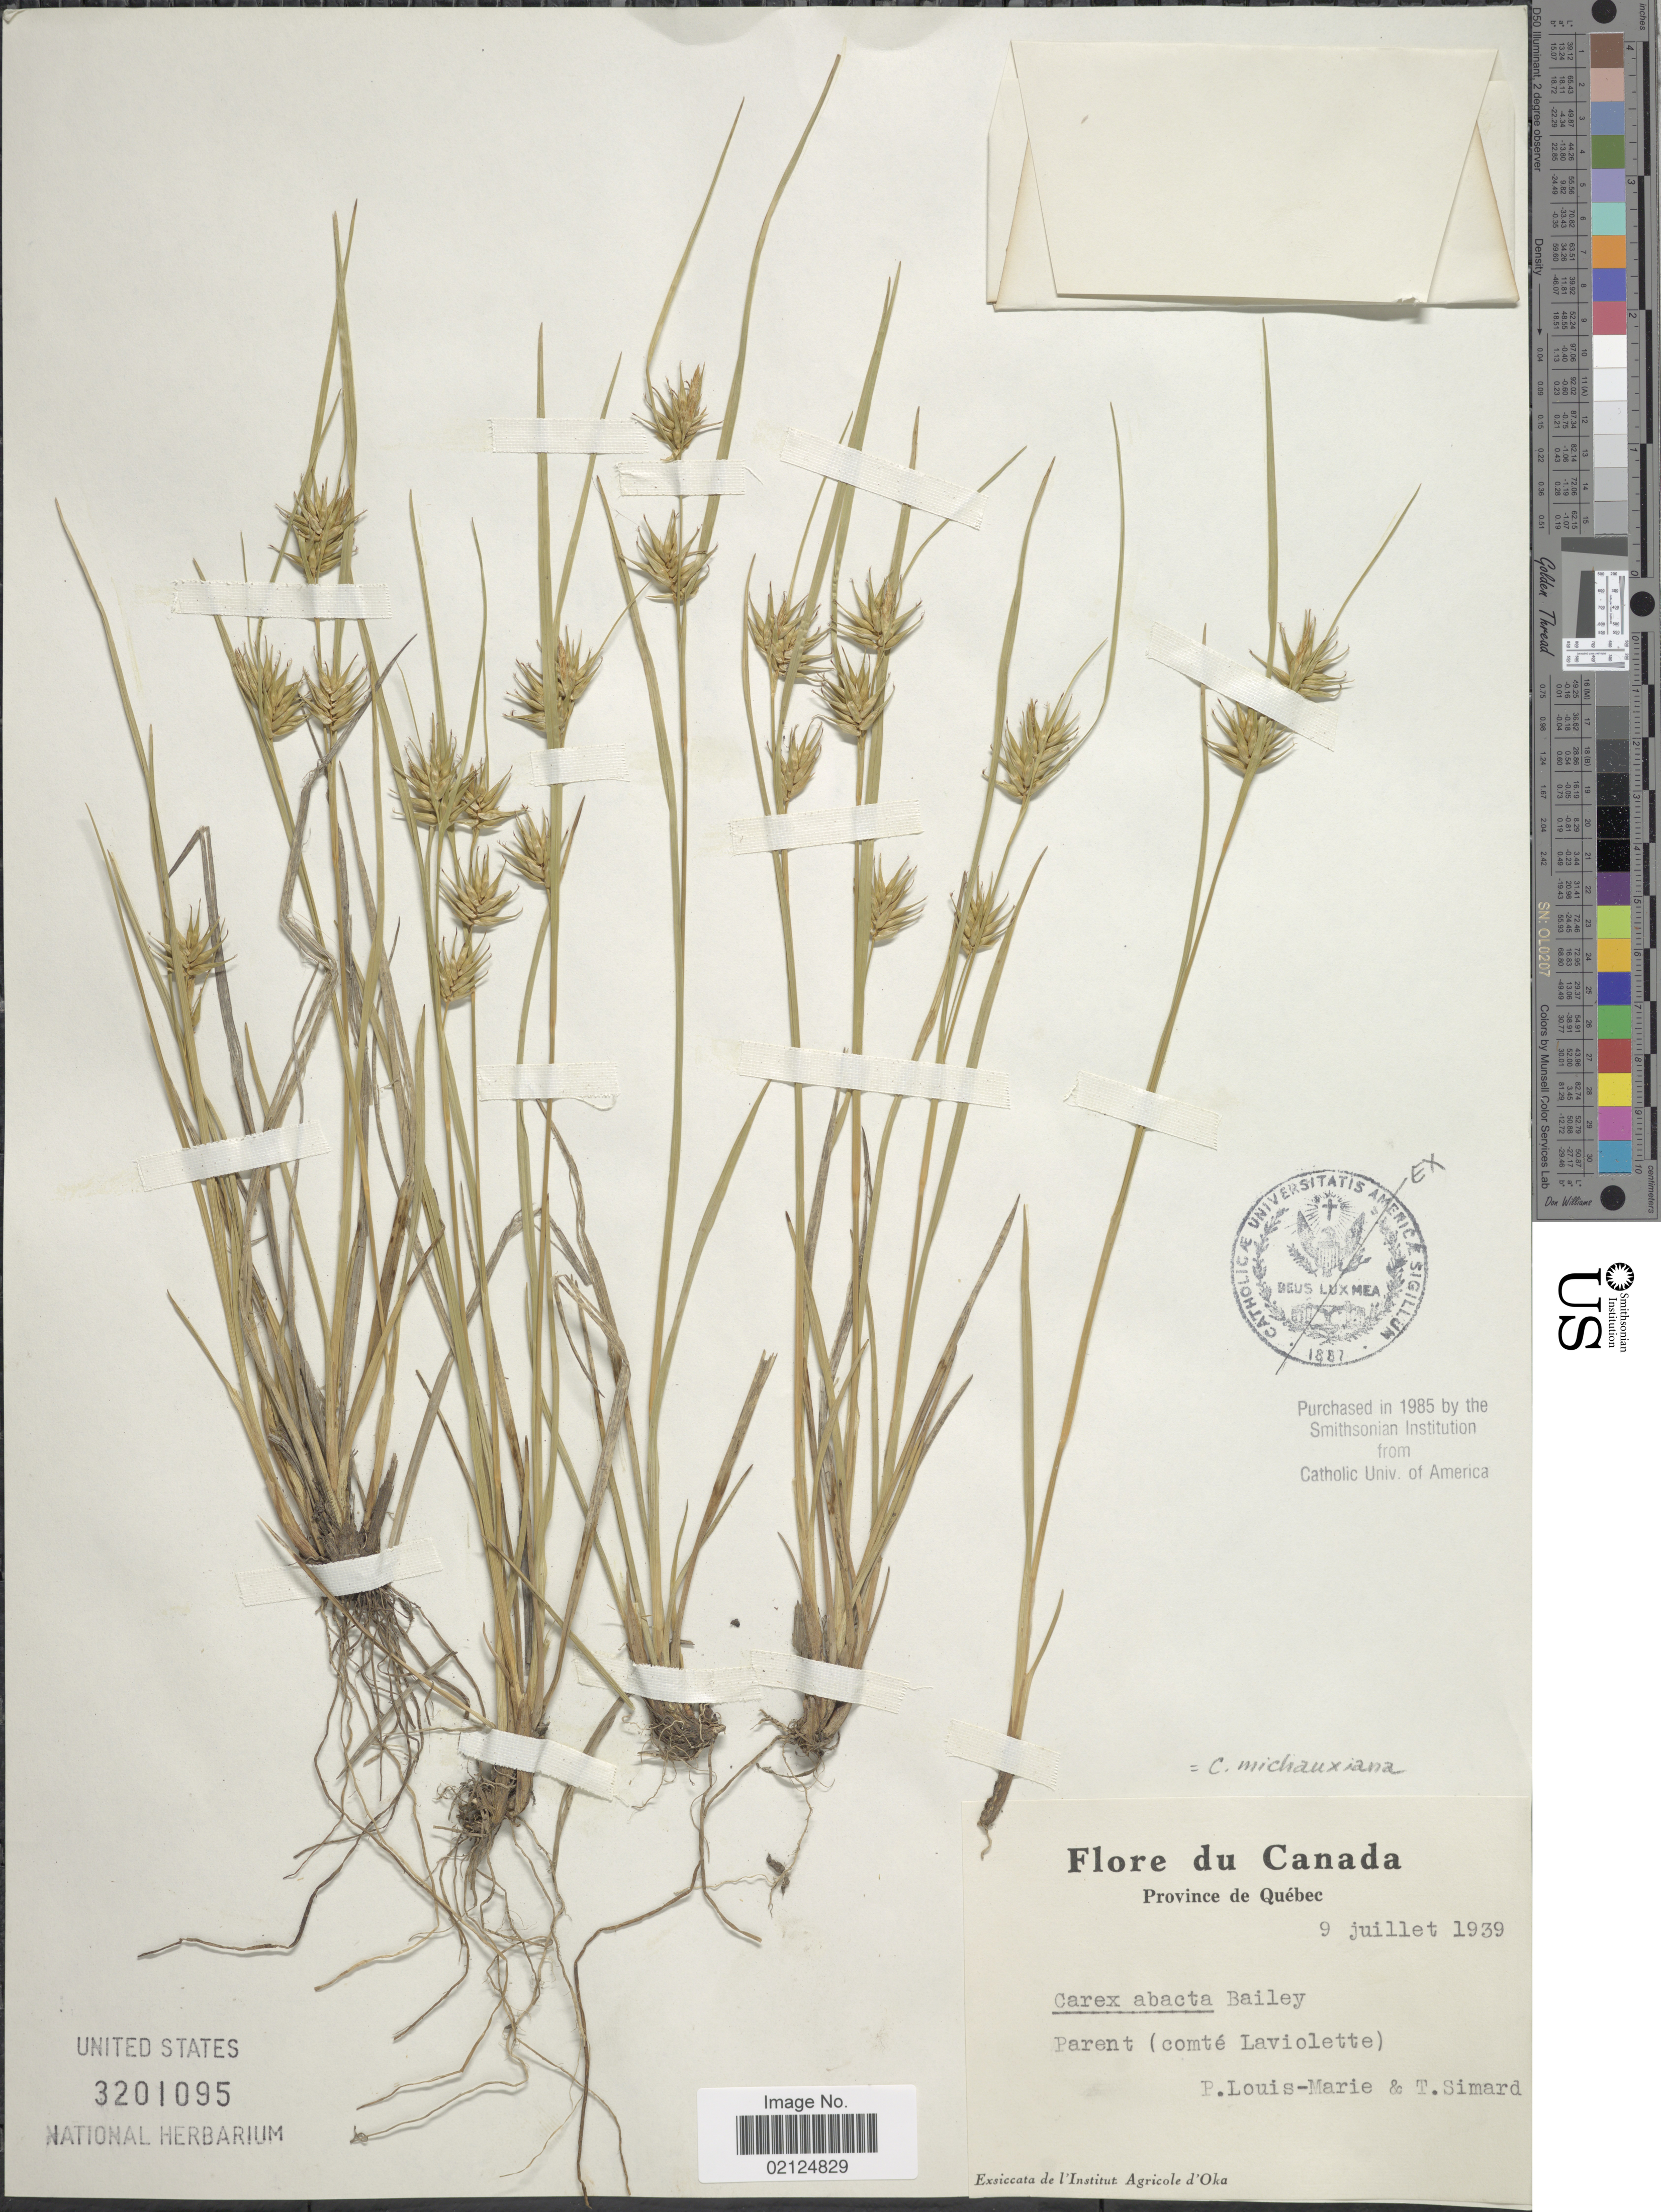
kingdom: Plantae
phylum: Tracheophyta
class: Liliopsida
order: Poales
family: Cyperaceae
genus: Carex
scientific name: Carex michauxiana subsp. michauxiana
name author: Boeckeler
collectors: L.-M. LaLonde & T. Simard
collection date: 1939-07-09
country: Canada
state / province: Quebec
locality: Parent (comte Laviolette)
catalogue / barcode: US 3201095